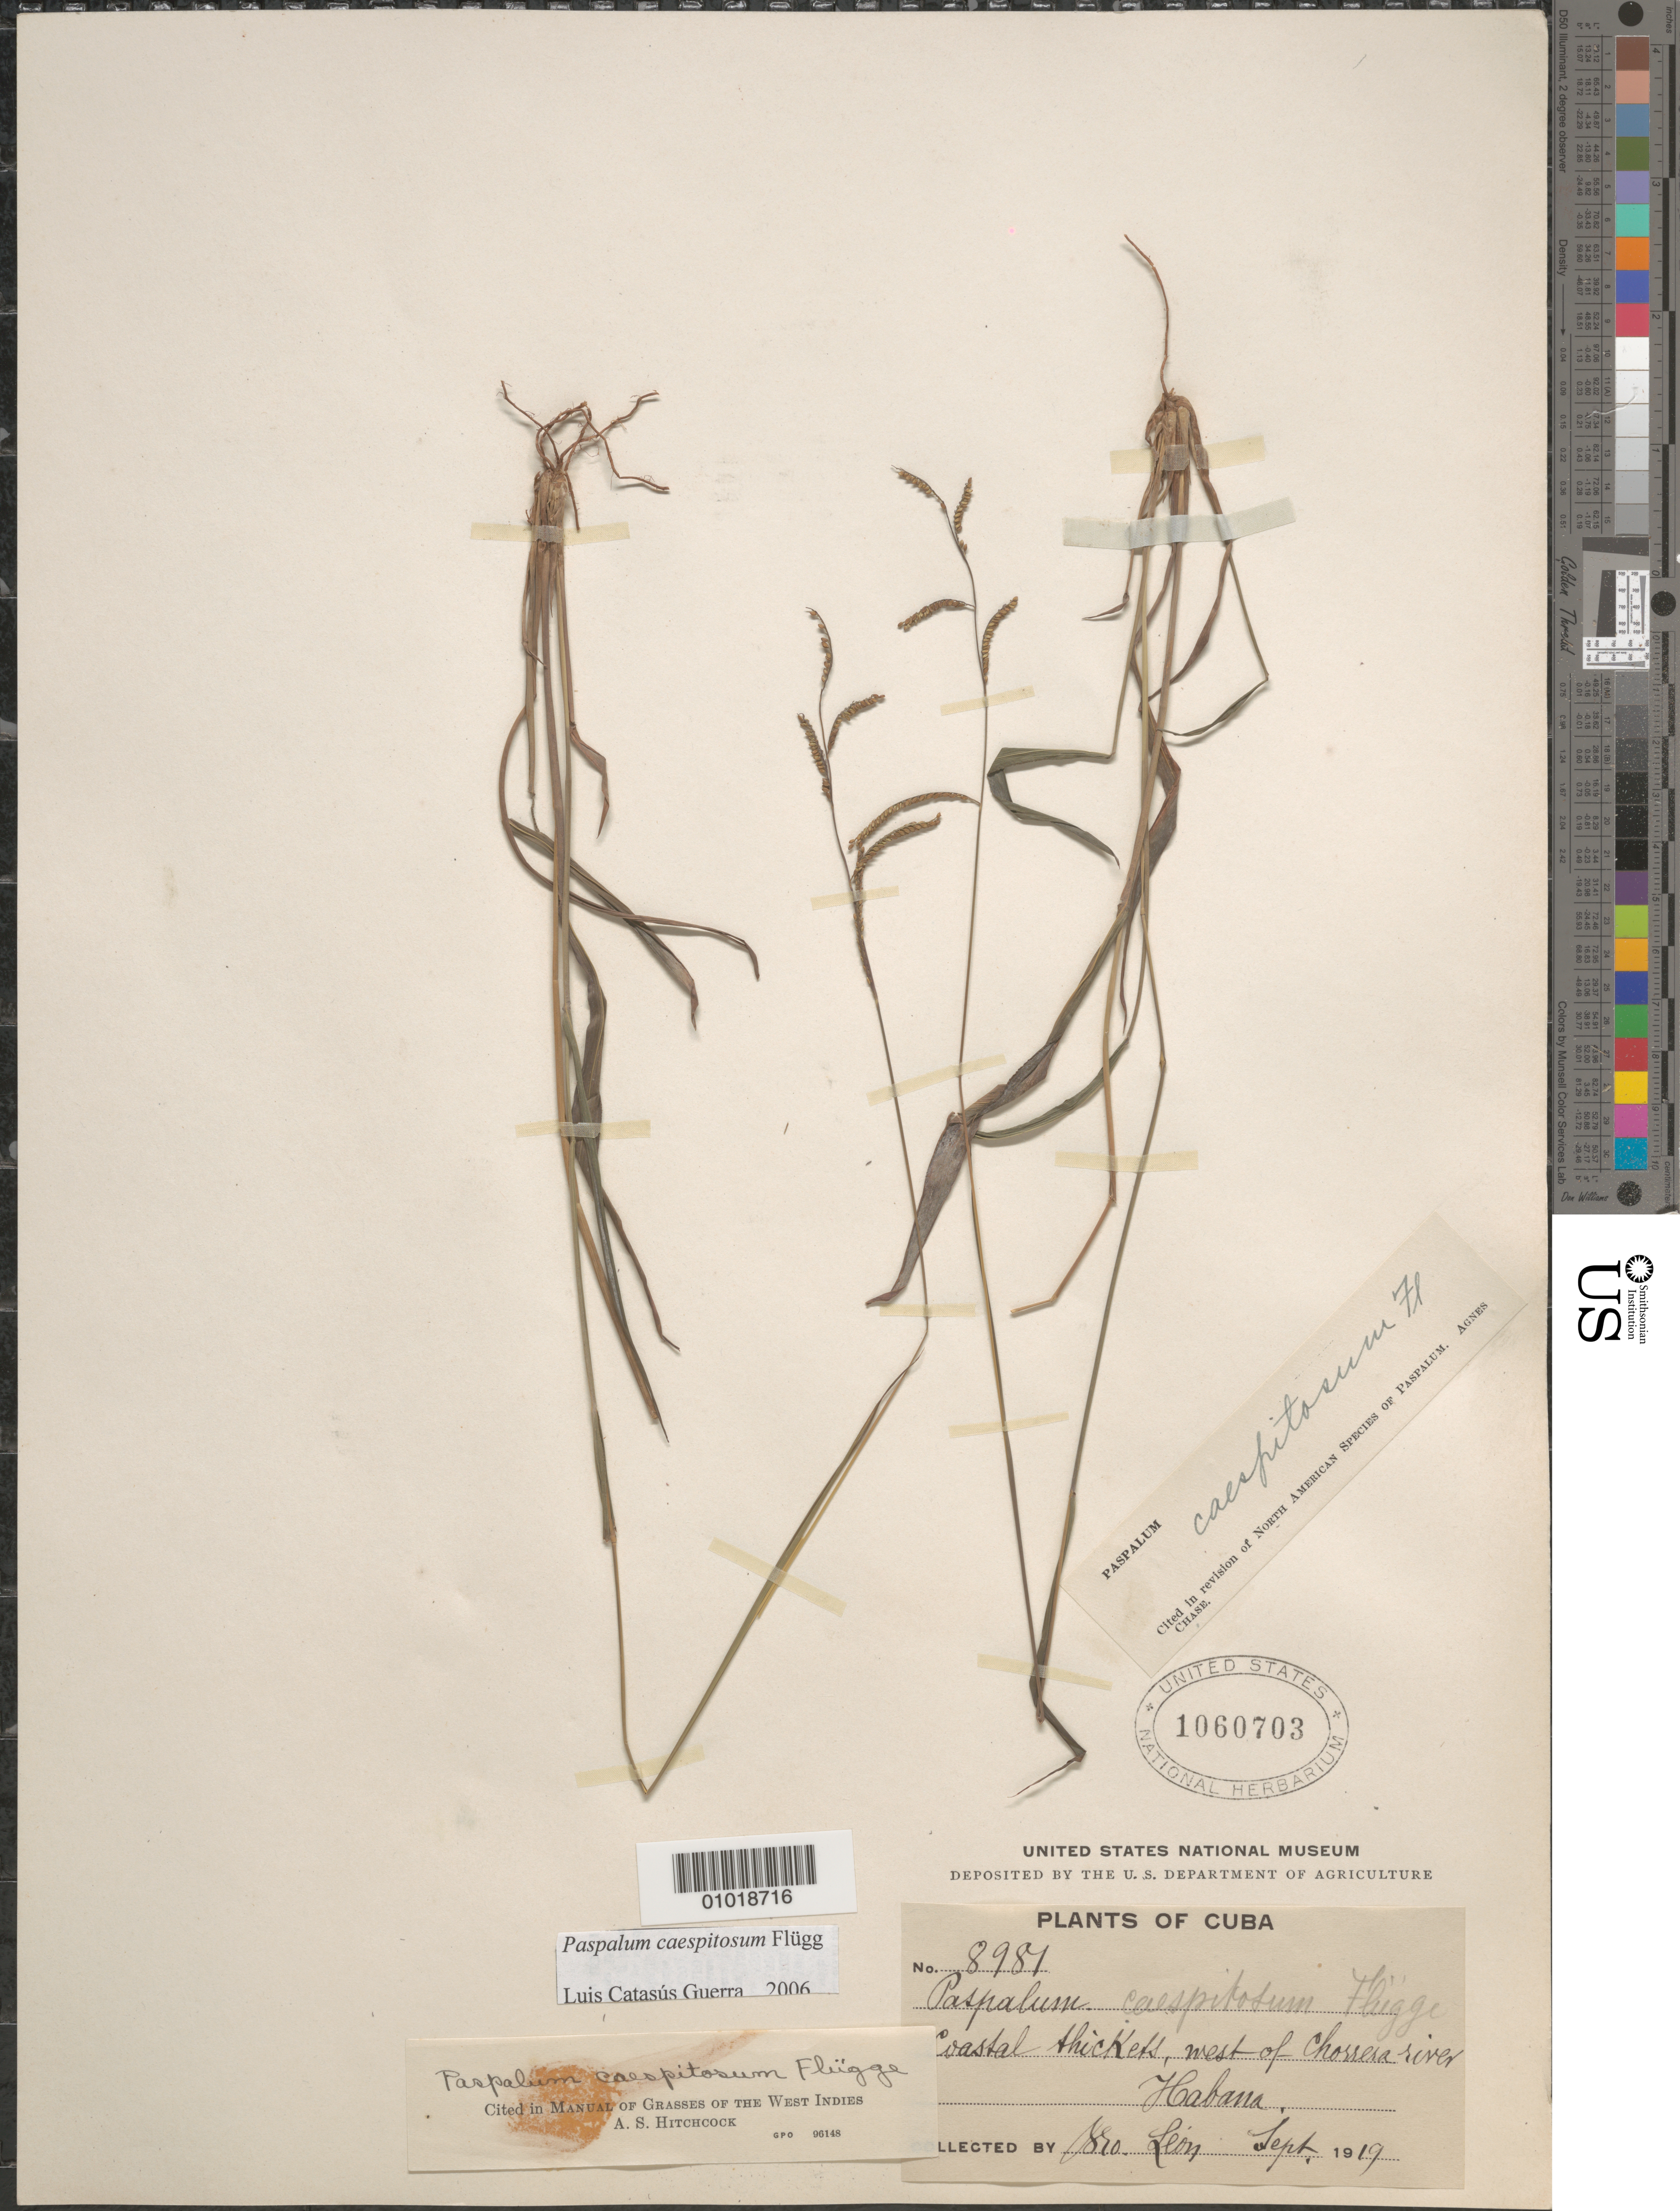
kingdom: Plantae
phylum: Tracheophyta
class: Liliopsida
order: Poales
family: Poaceae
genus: Paspalum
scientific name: Paspalum caespitosum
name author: Flüggé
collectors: Bro. León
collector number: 8984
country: Cuba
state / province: La Habana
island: Cuba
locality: Coastal thicket W of Chossera [sp] river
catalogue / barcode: US 1060703